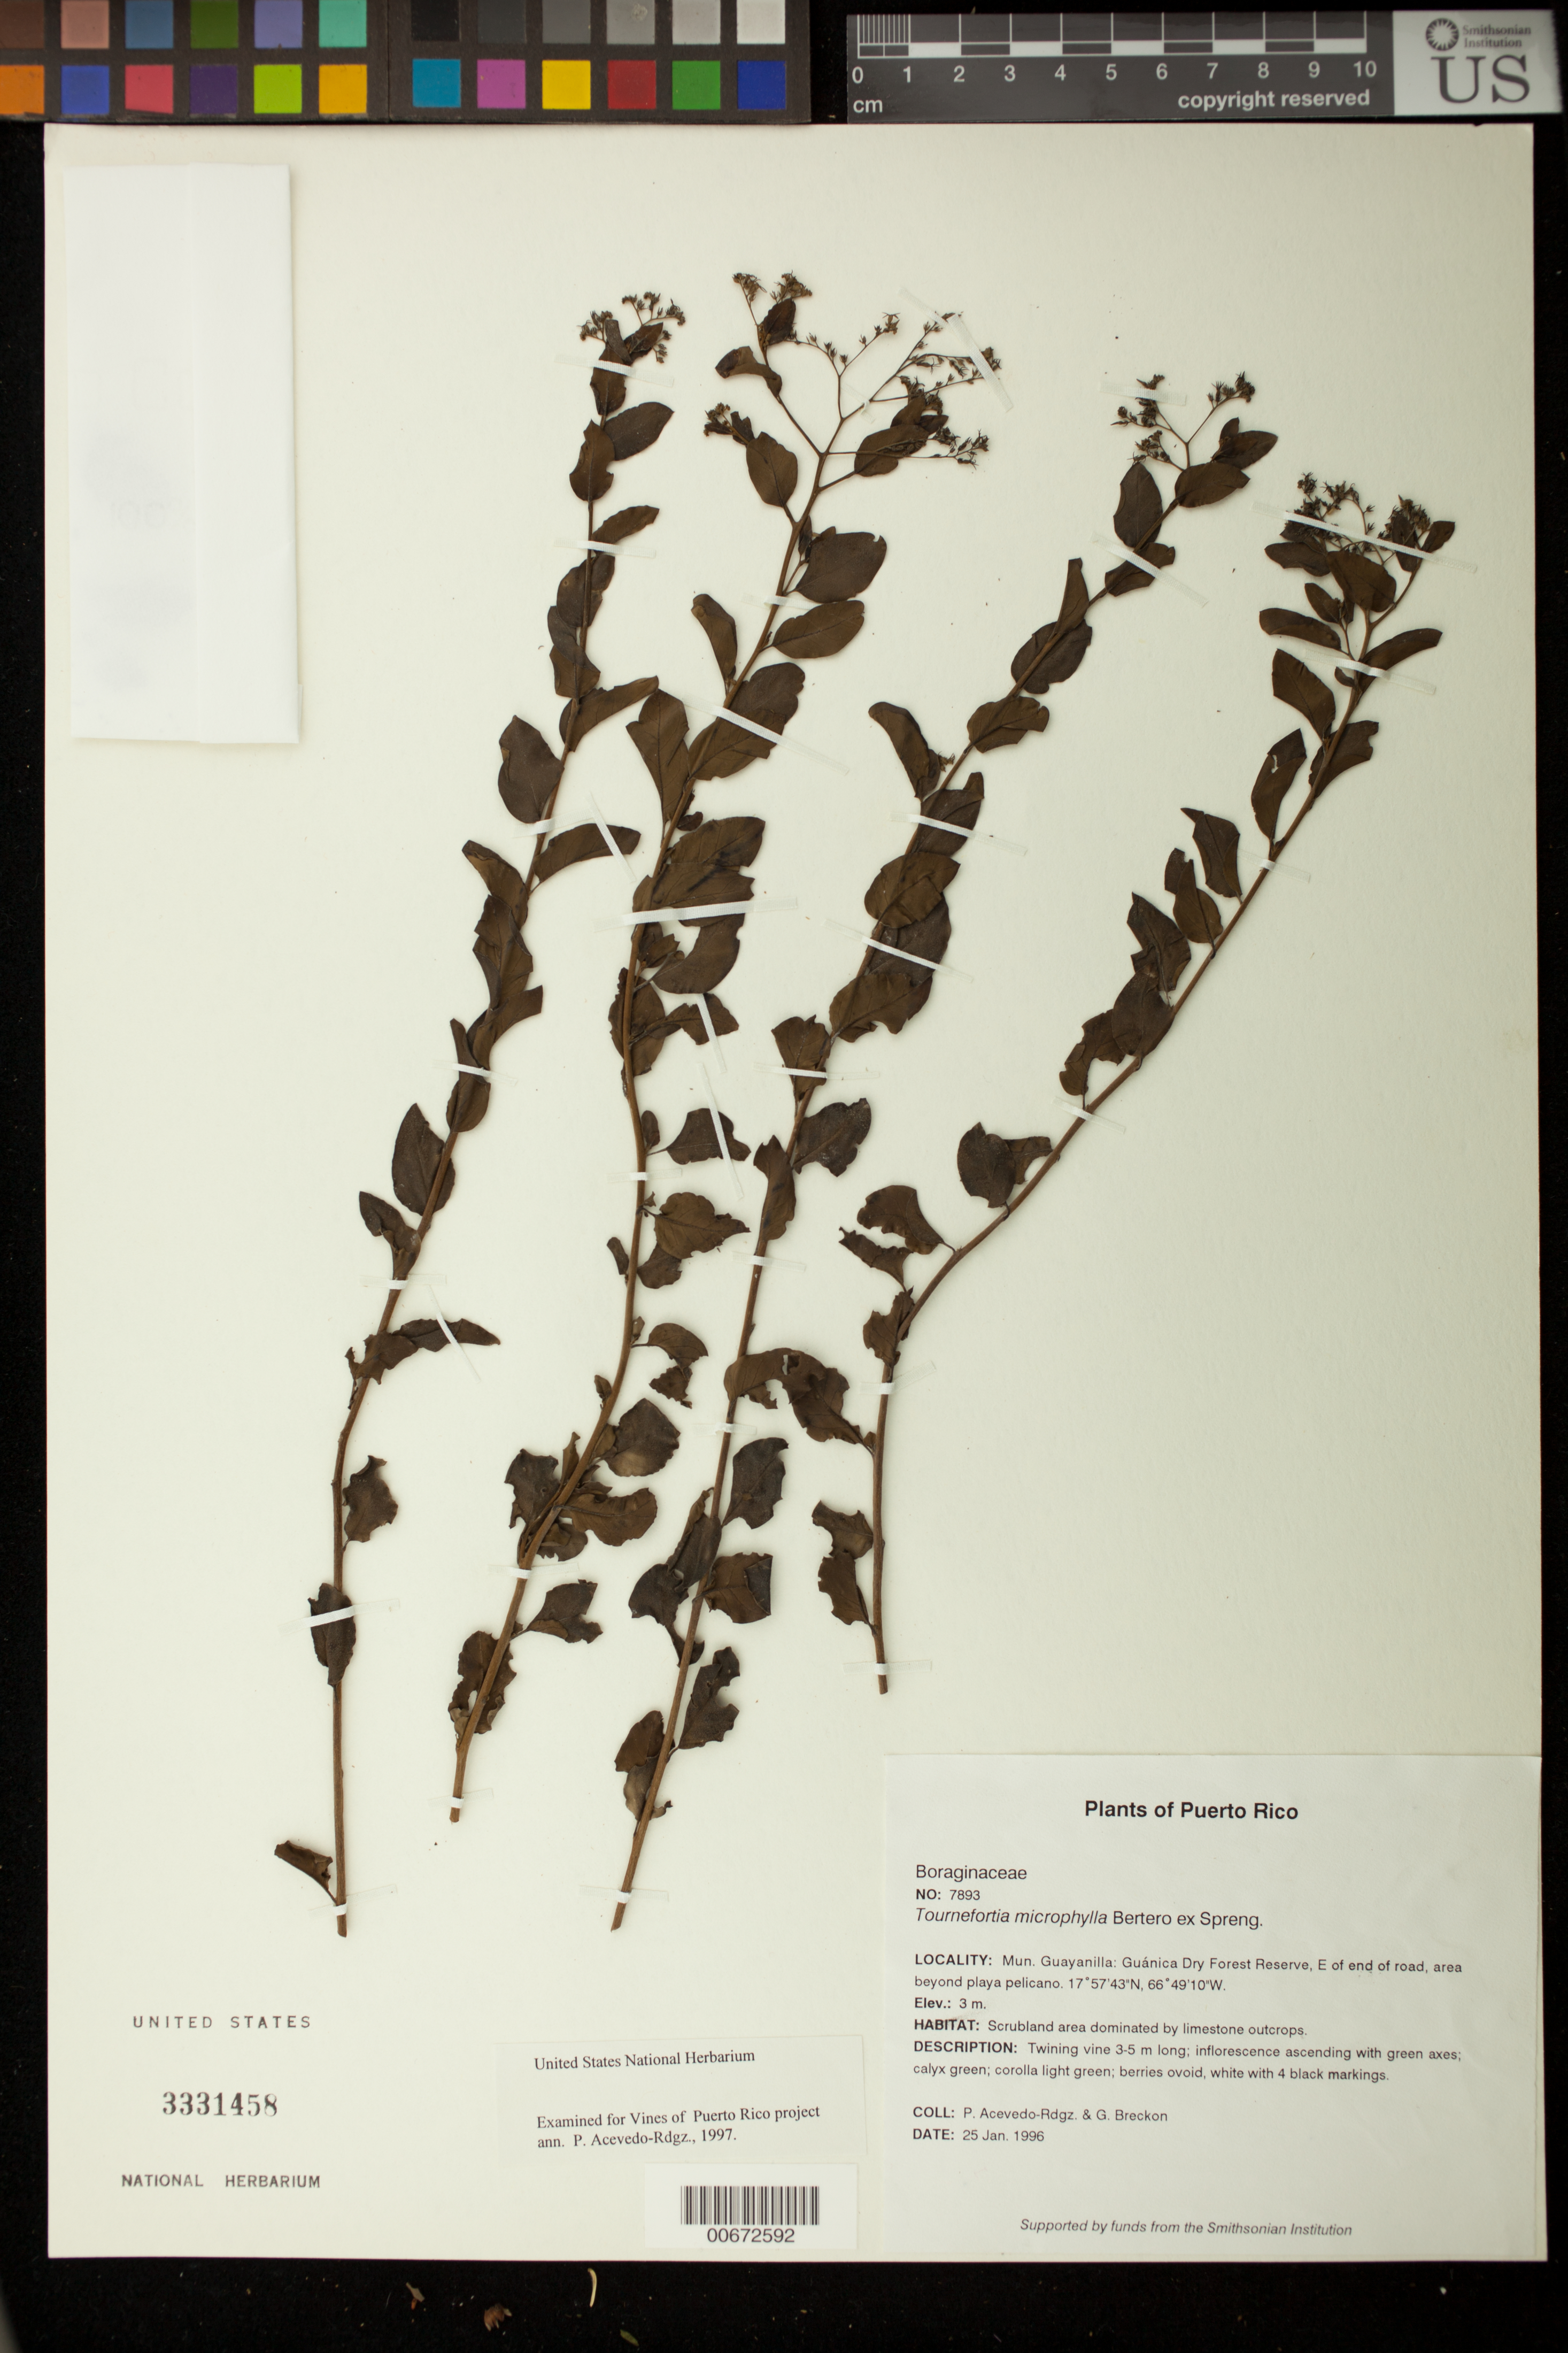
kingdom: Plantae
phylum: Tracheophyta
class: Magnoliopsida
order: Boraginales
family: Heliotropiaceae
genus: Myriopus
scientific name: Myriopus microphyllus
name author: (Bertero ex Spreng.) Feuillet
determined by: Feuillet, C.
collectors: P. Acevedo-Rodr. & G. J. Breckon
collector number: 7893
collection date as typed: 25 Jan 1996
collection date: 1996-01-25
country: Puerto Rico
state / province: Guánica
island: Puerto Rico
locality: Guánica; Guánica Forest Reserve, E of end of road, area beyond playa pelicano.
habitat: Scrubland area dominated by limestone outcrops.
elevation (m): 3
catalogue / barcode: US 3331458